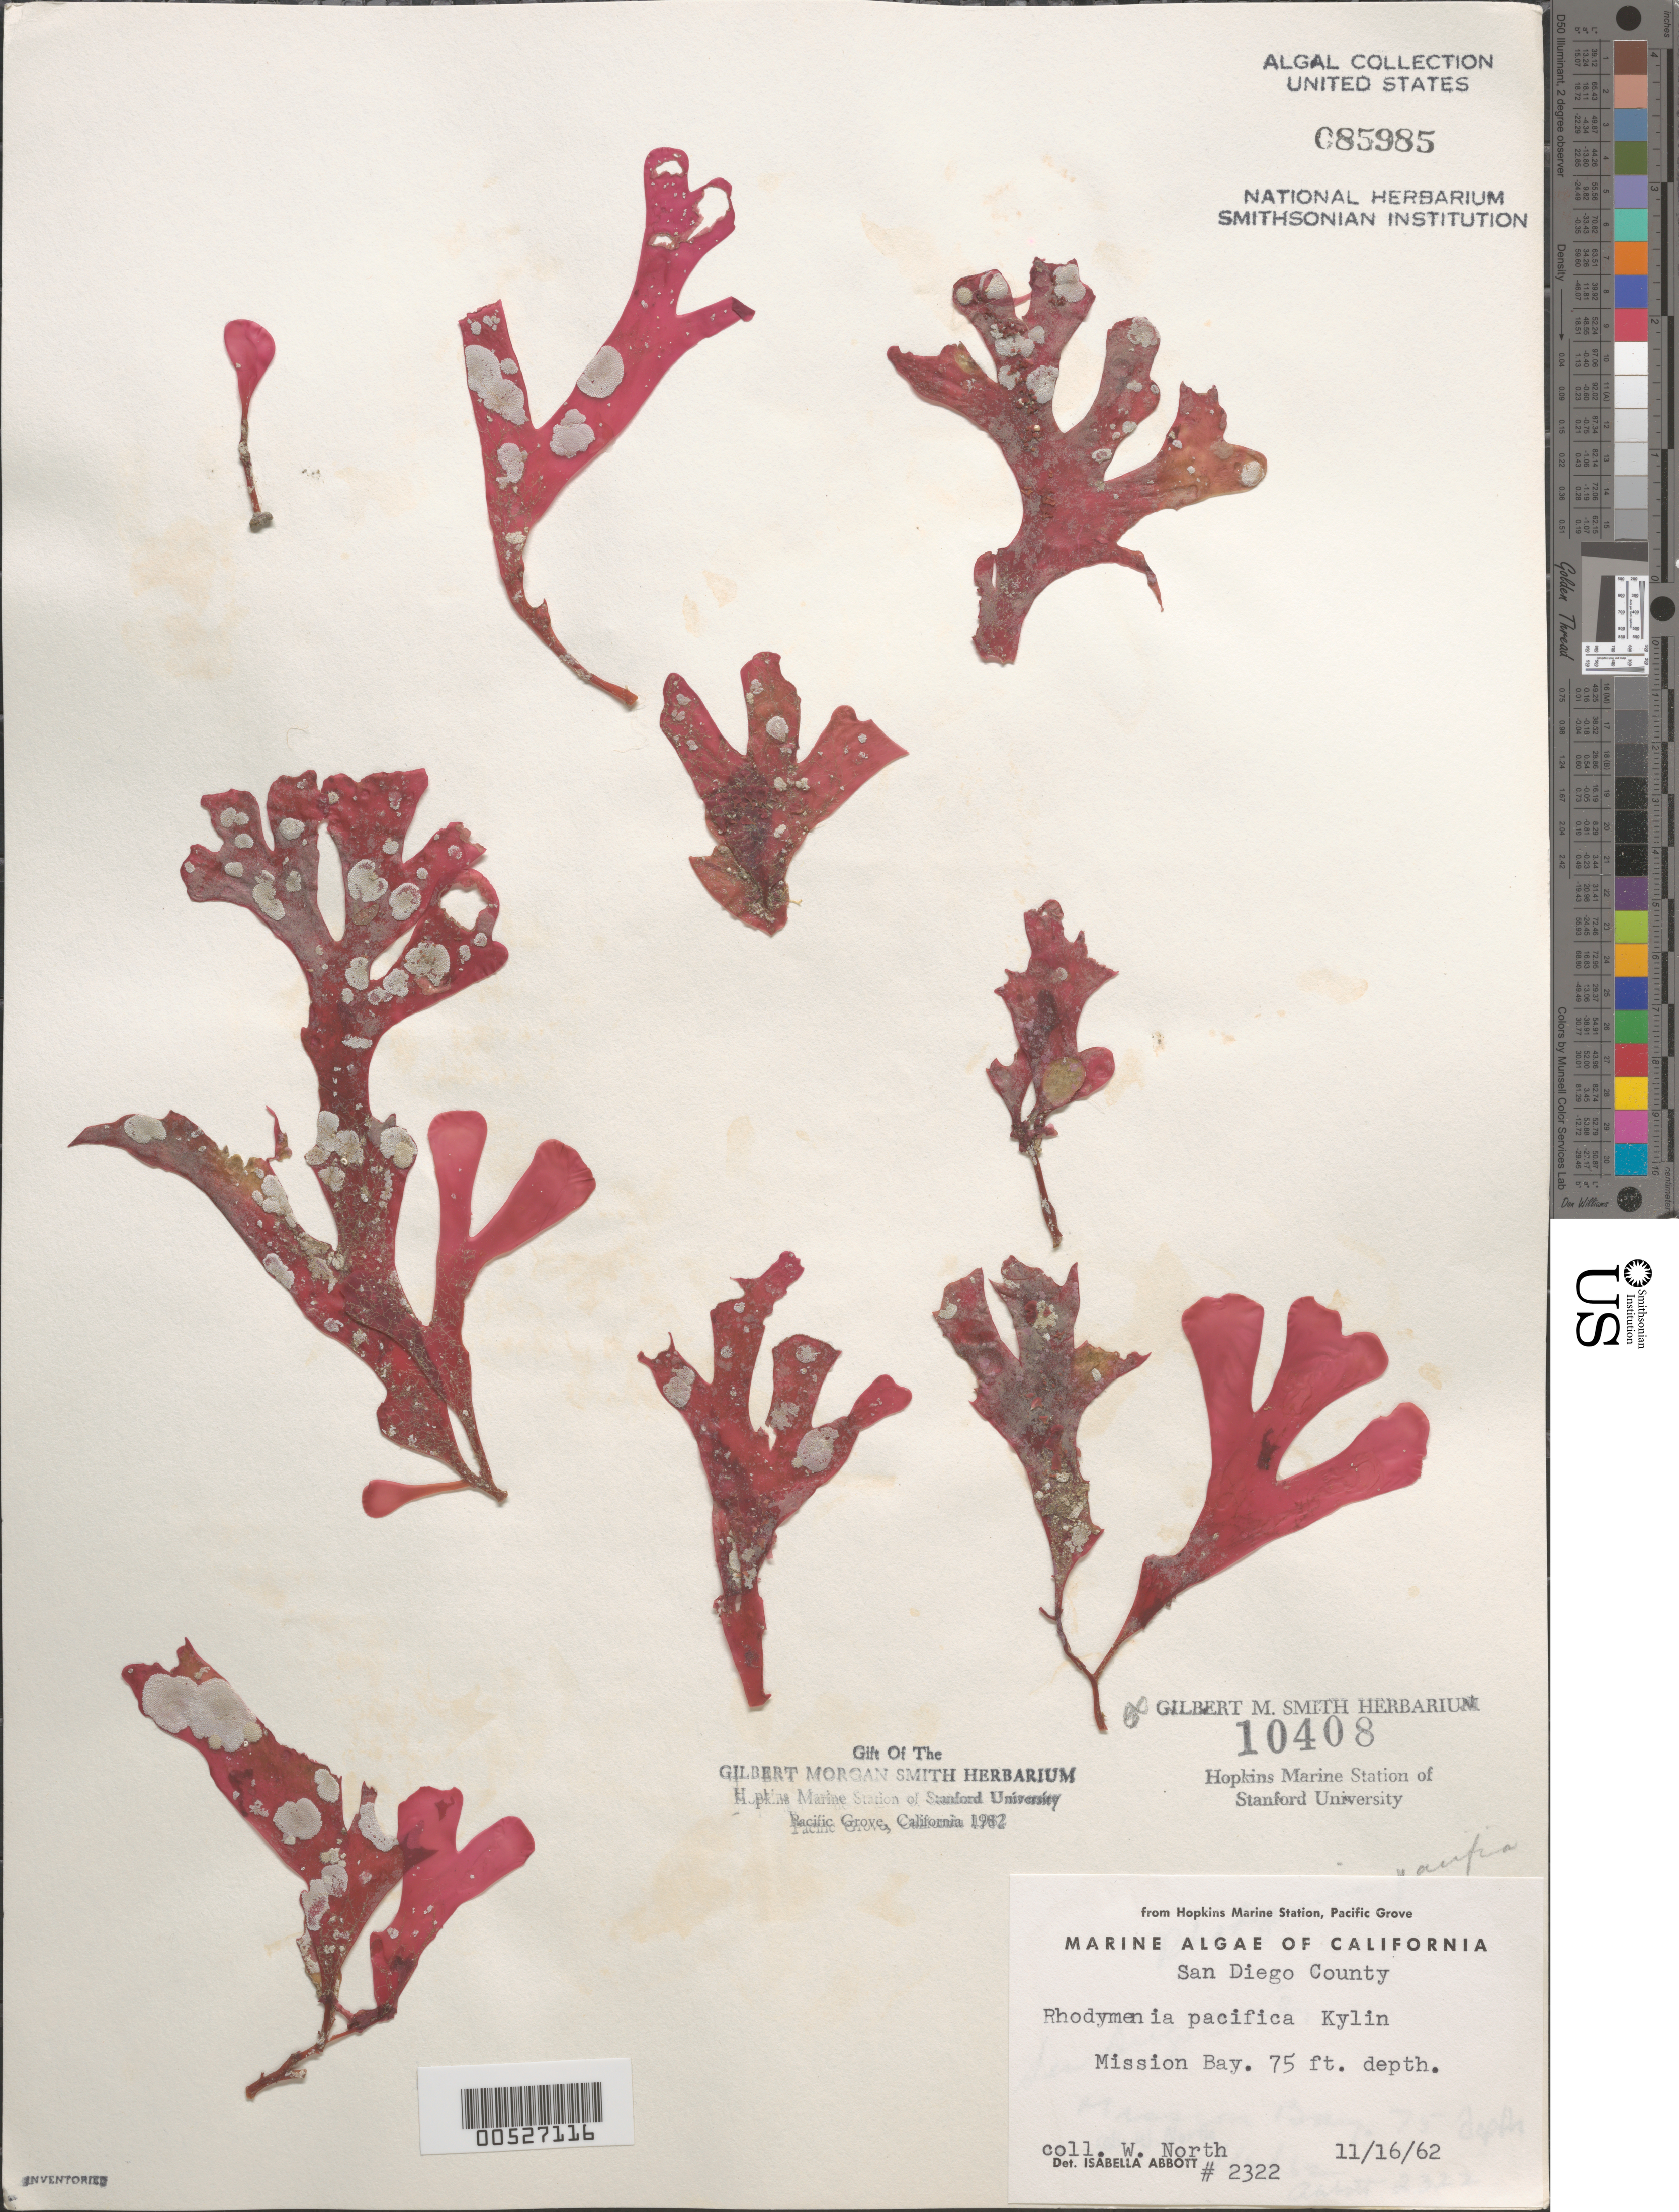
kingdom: Plantae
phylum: Rhodophyta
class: Florideophyceae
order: Rhodymeniales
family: Rhodymeniaceae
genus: Rhodymenia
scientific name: Rhodymenia pacifica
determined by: Abbott, Isabella A.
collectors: W. North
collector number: IAA 2322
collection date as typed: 16 Nov 1962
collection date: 1962-11-16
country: United States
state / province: California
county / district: San Diego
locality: Mission Bay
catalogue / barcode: US 85985